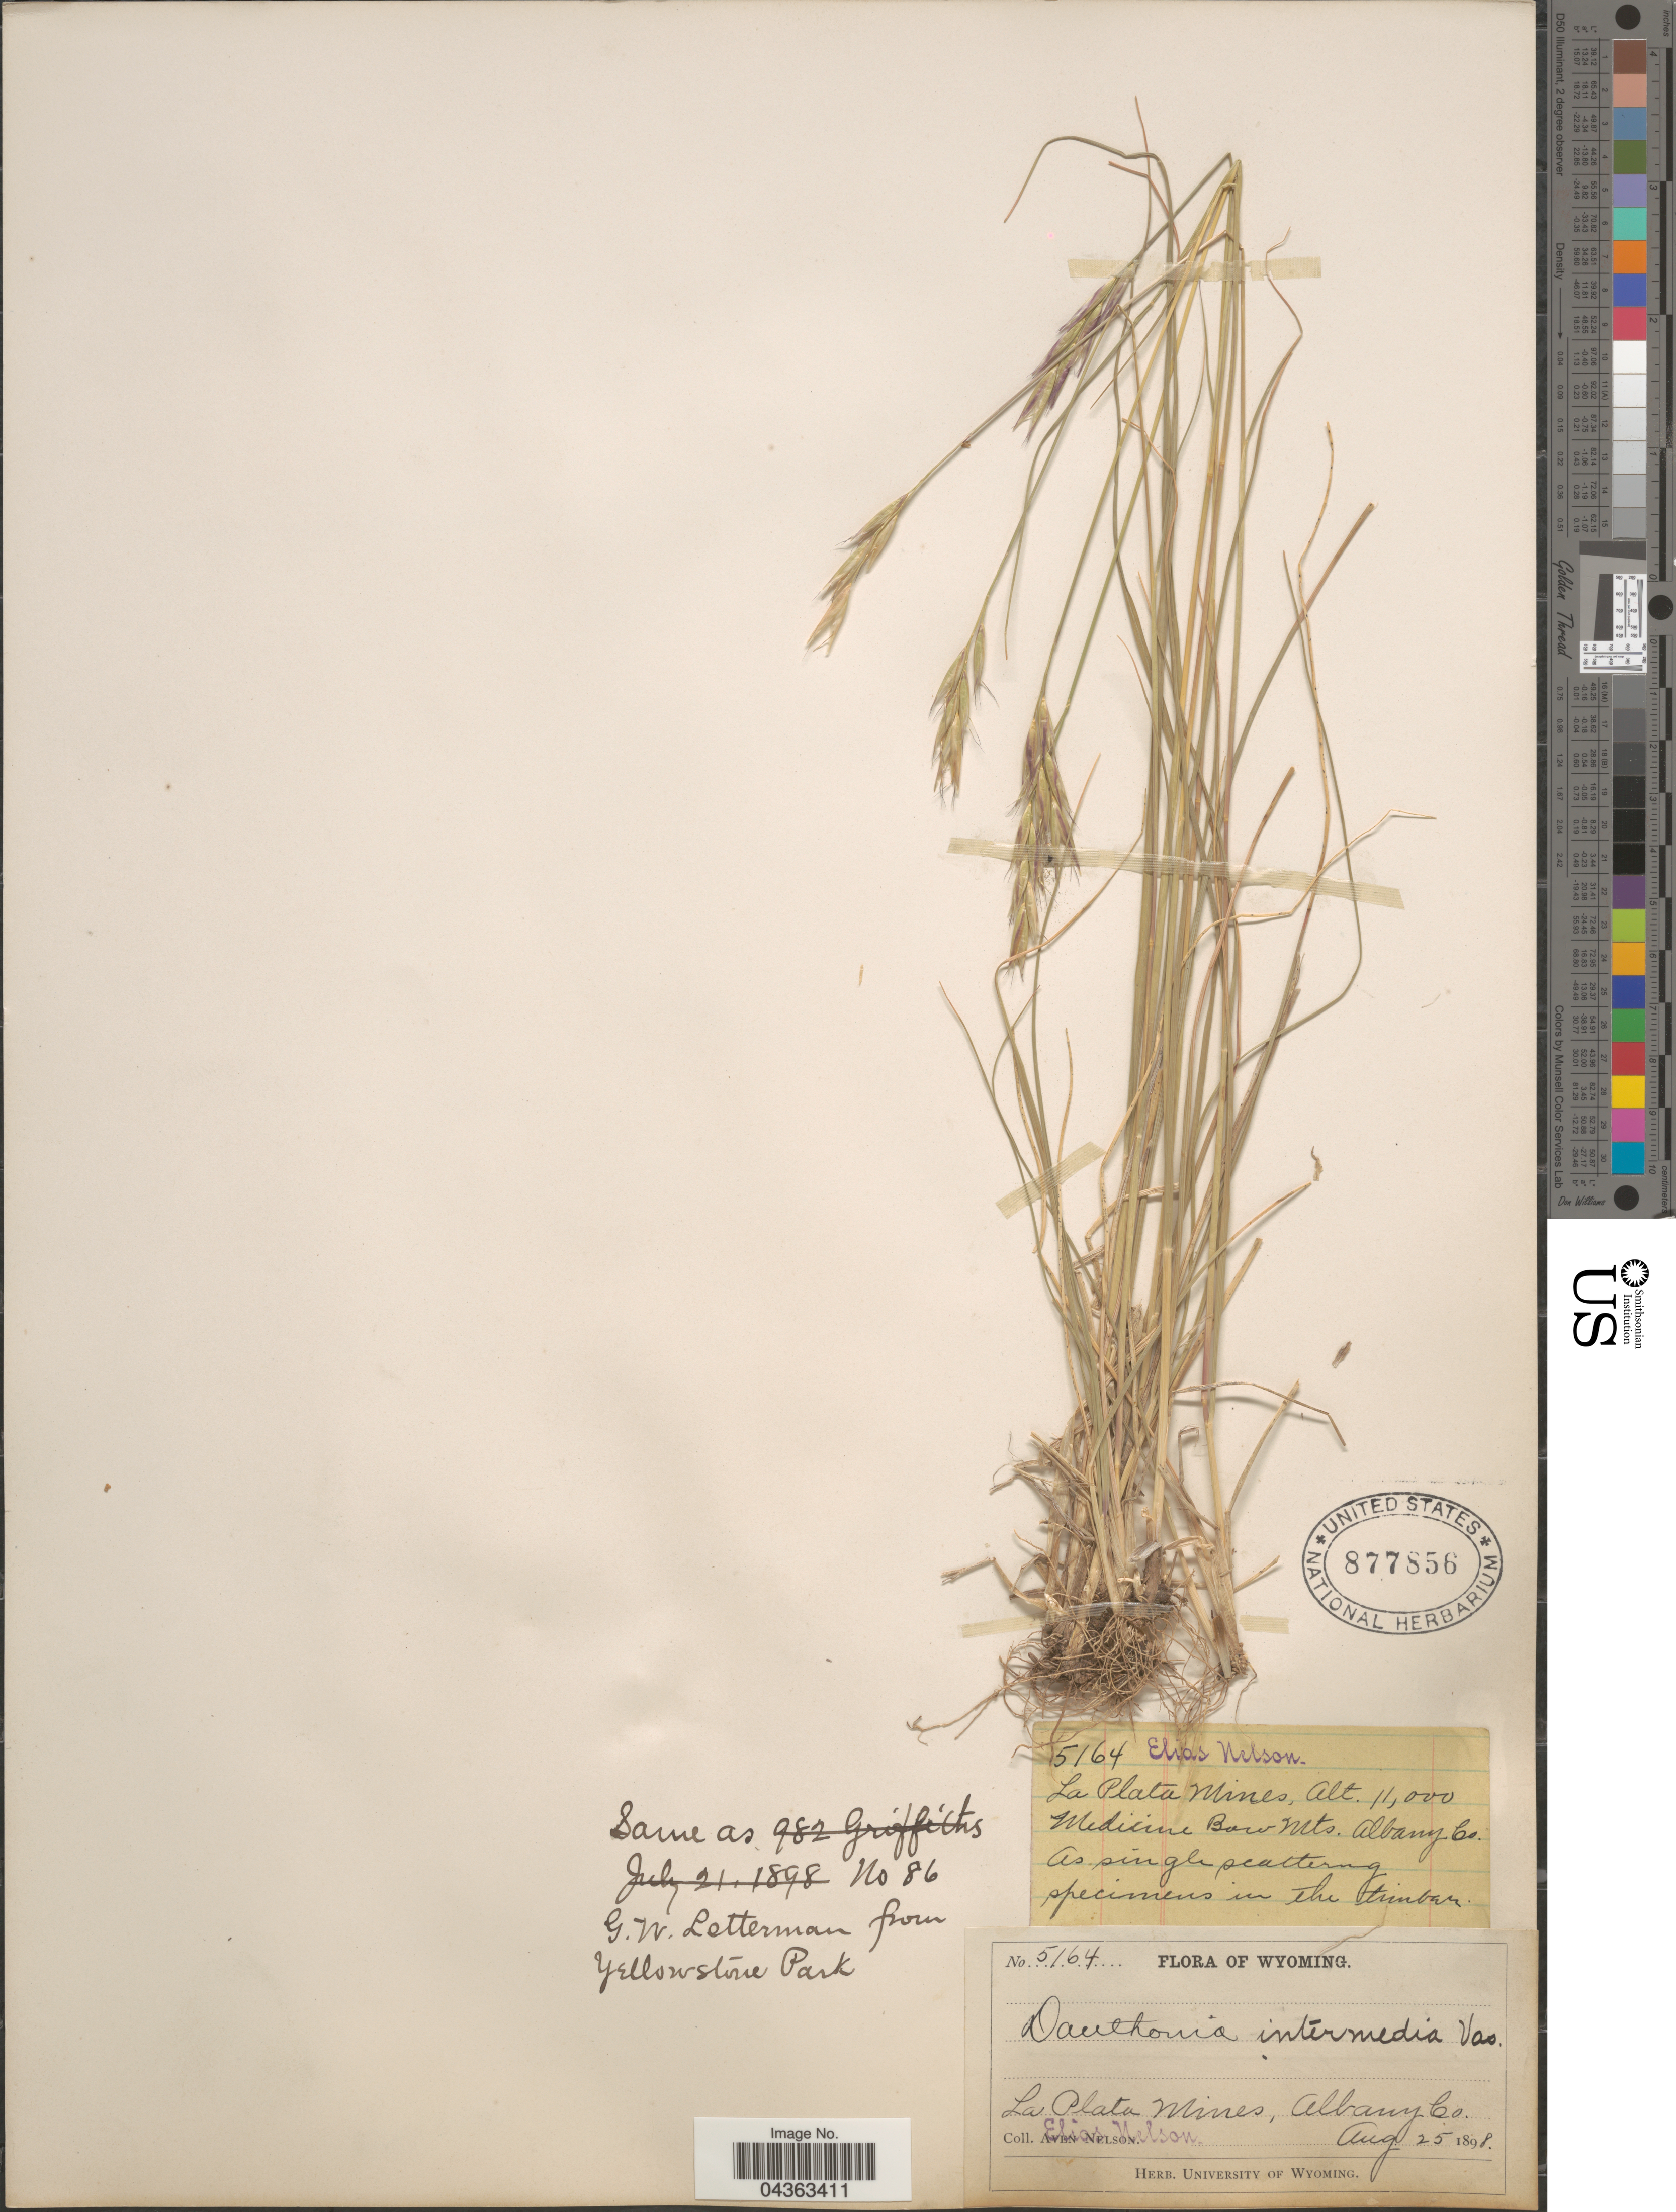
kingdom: Plantae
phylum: Tracheophyta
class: Liliopsida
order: Poales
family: Poaceae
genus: Danthonia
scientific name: Danthonia intermedia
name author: Vasey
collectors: E. Nelson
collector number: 5164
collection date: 1898-08-25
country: United States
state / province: Wyoming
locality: Medicine Bow Mts. Albany Co. La Plata Mines.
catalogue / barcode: US 877856